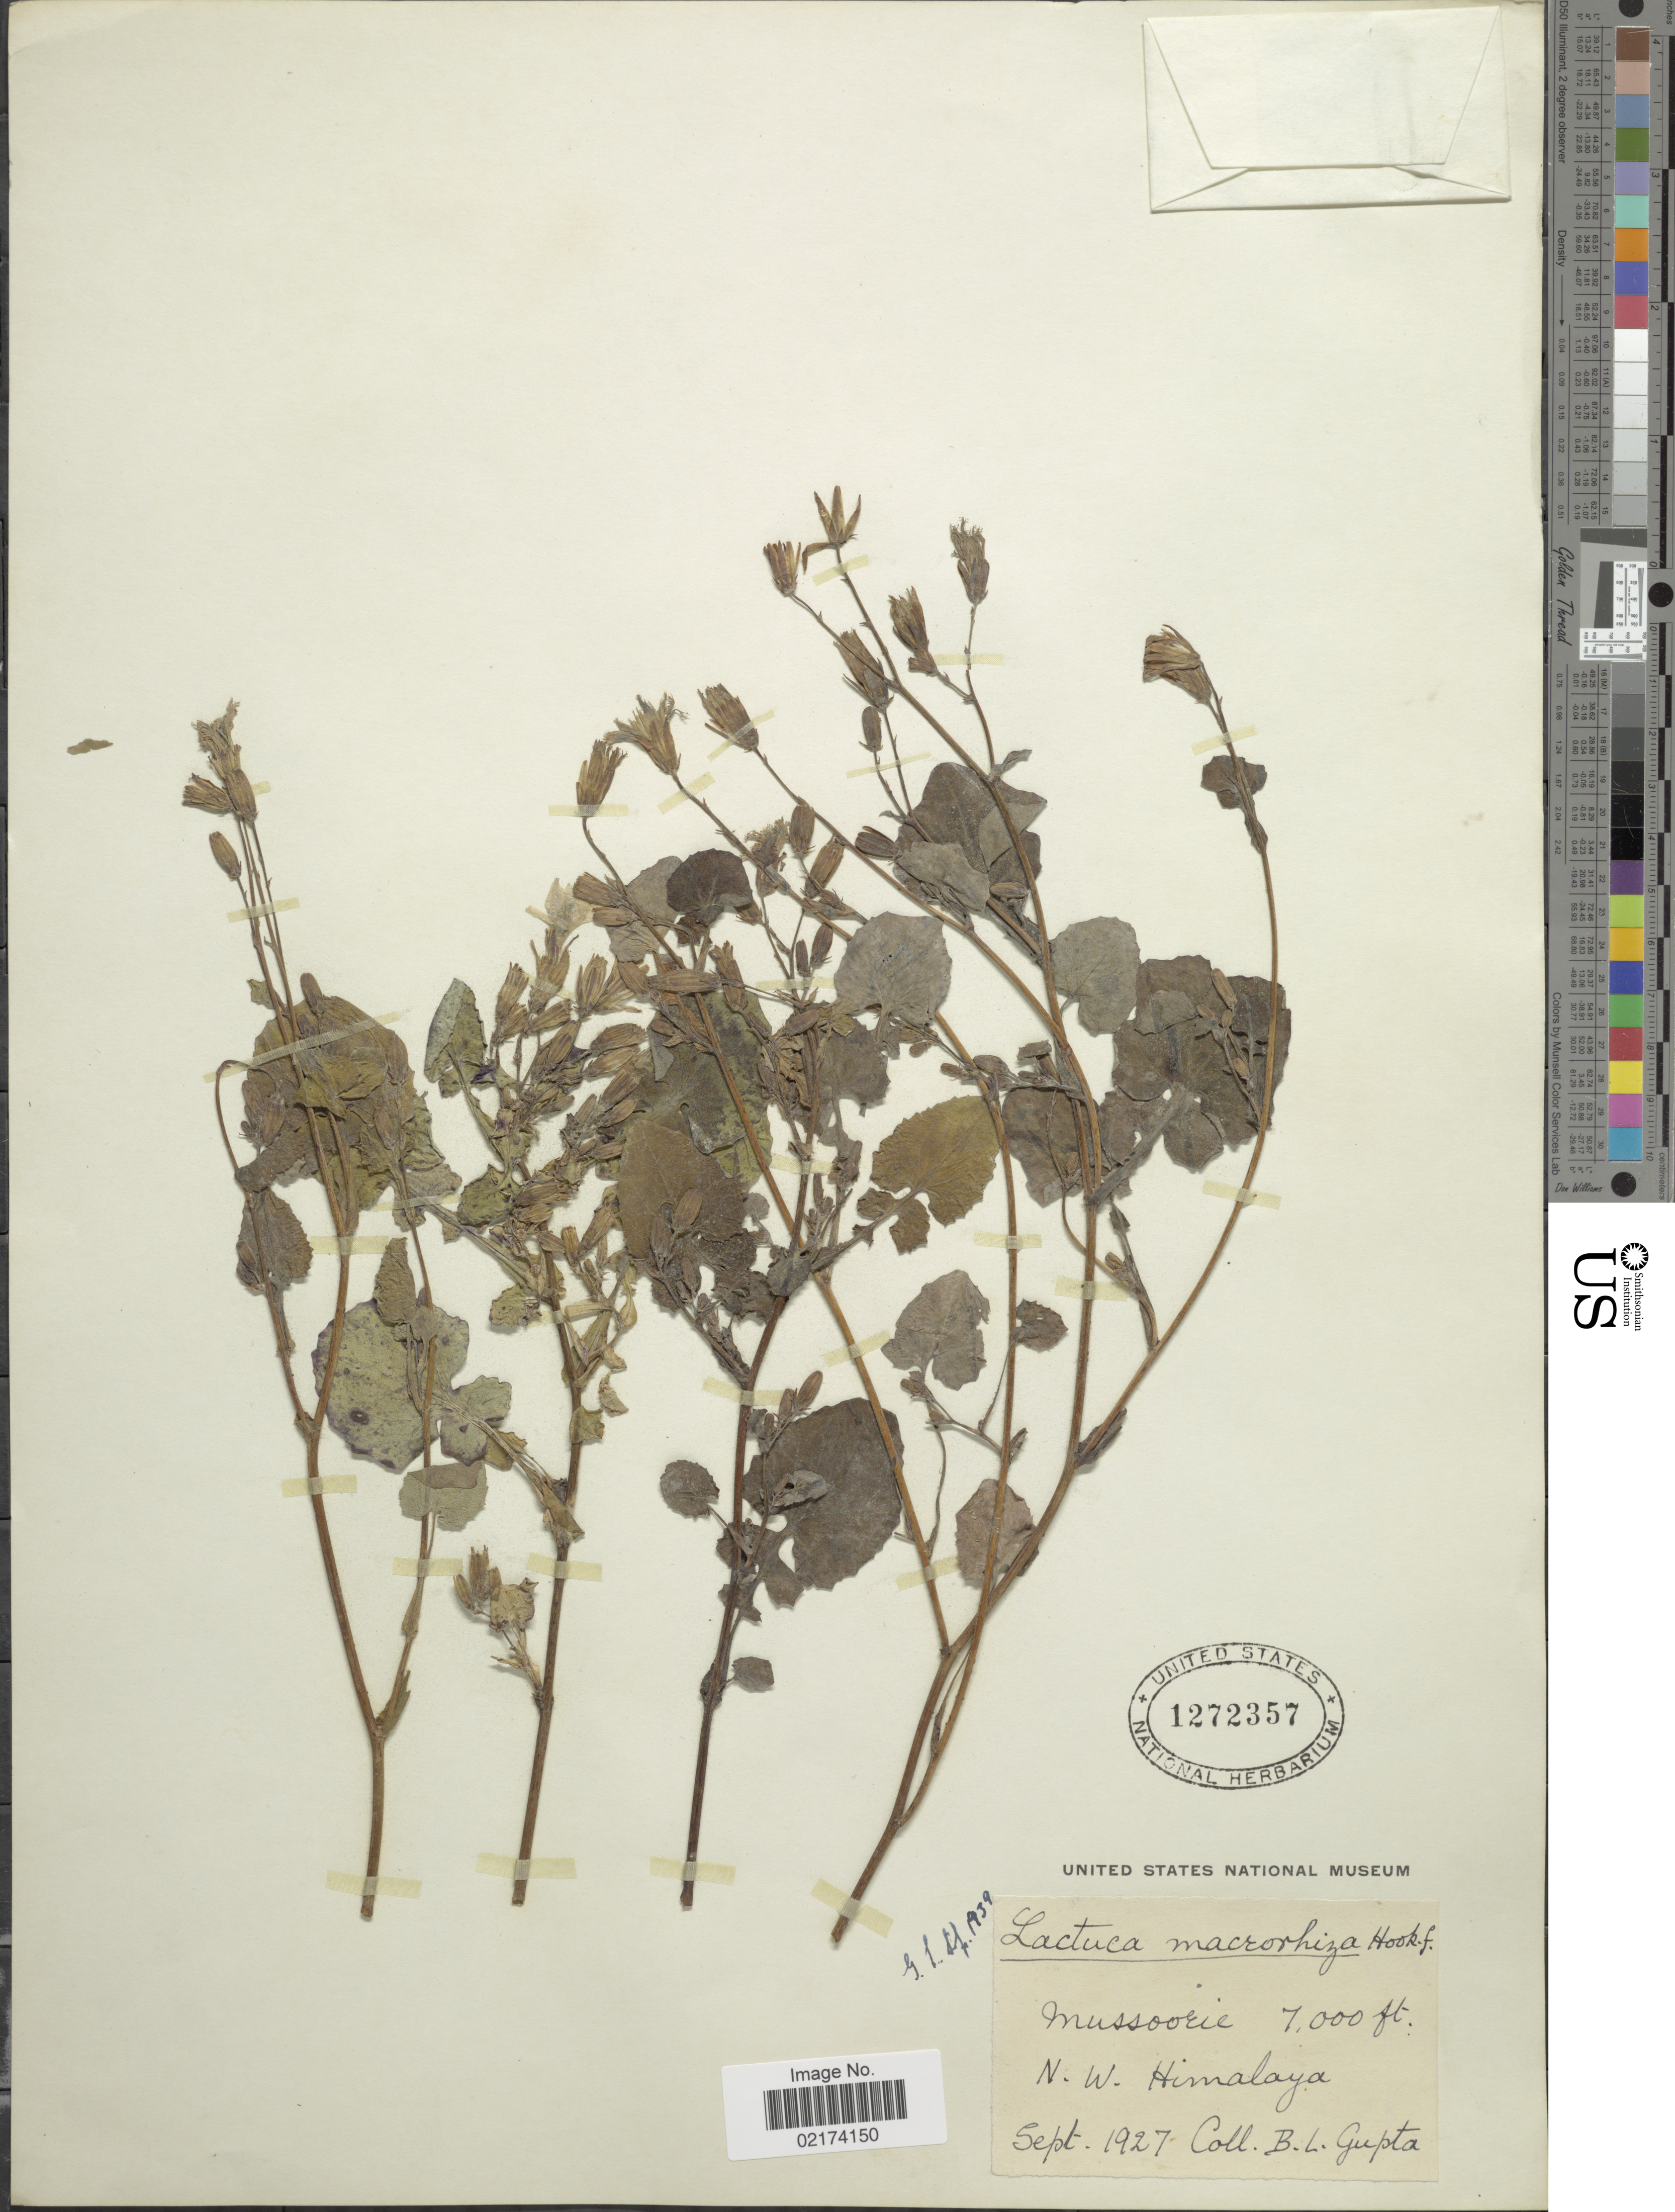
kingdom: Plantae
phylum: Tracheophyta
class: Magnoliopsida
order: Asterales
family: Asteraceae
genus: Lactuca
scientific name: Lactuca macrorhiza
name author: (Royle) Hook. f.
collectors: B. L. Gupta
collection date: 1927-09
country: India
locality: Mussoorie, N. W. Himalaya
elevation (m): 2134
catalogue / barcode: US 1272357